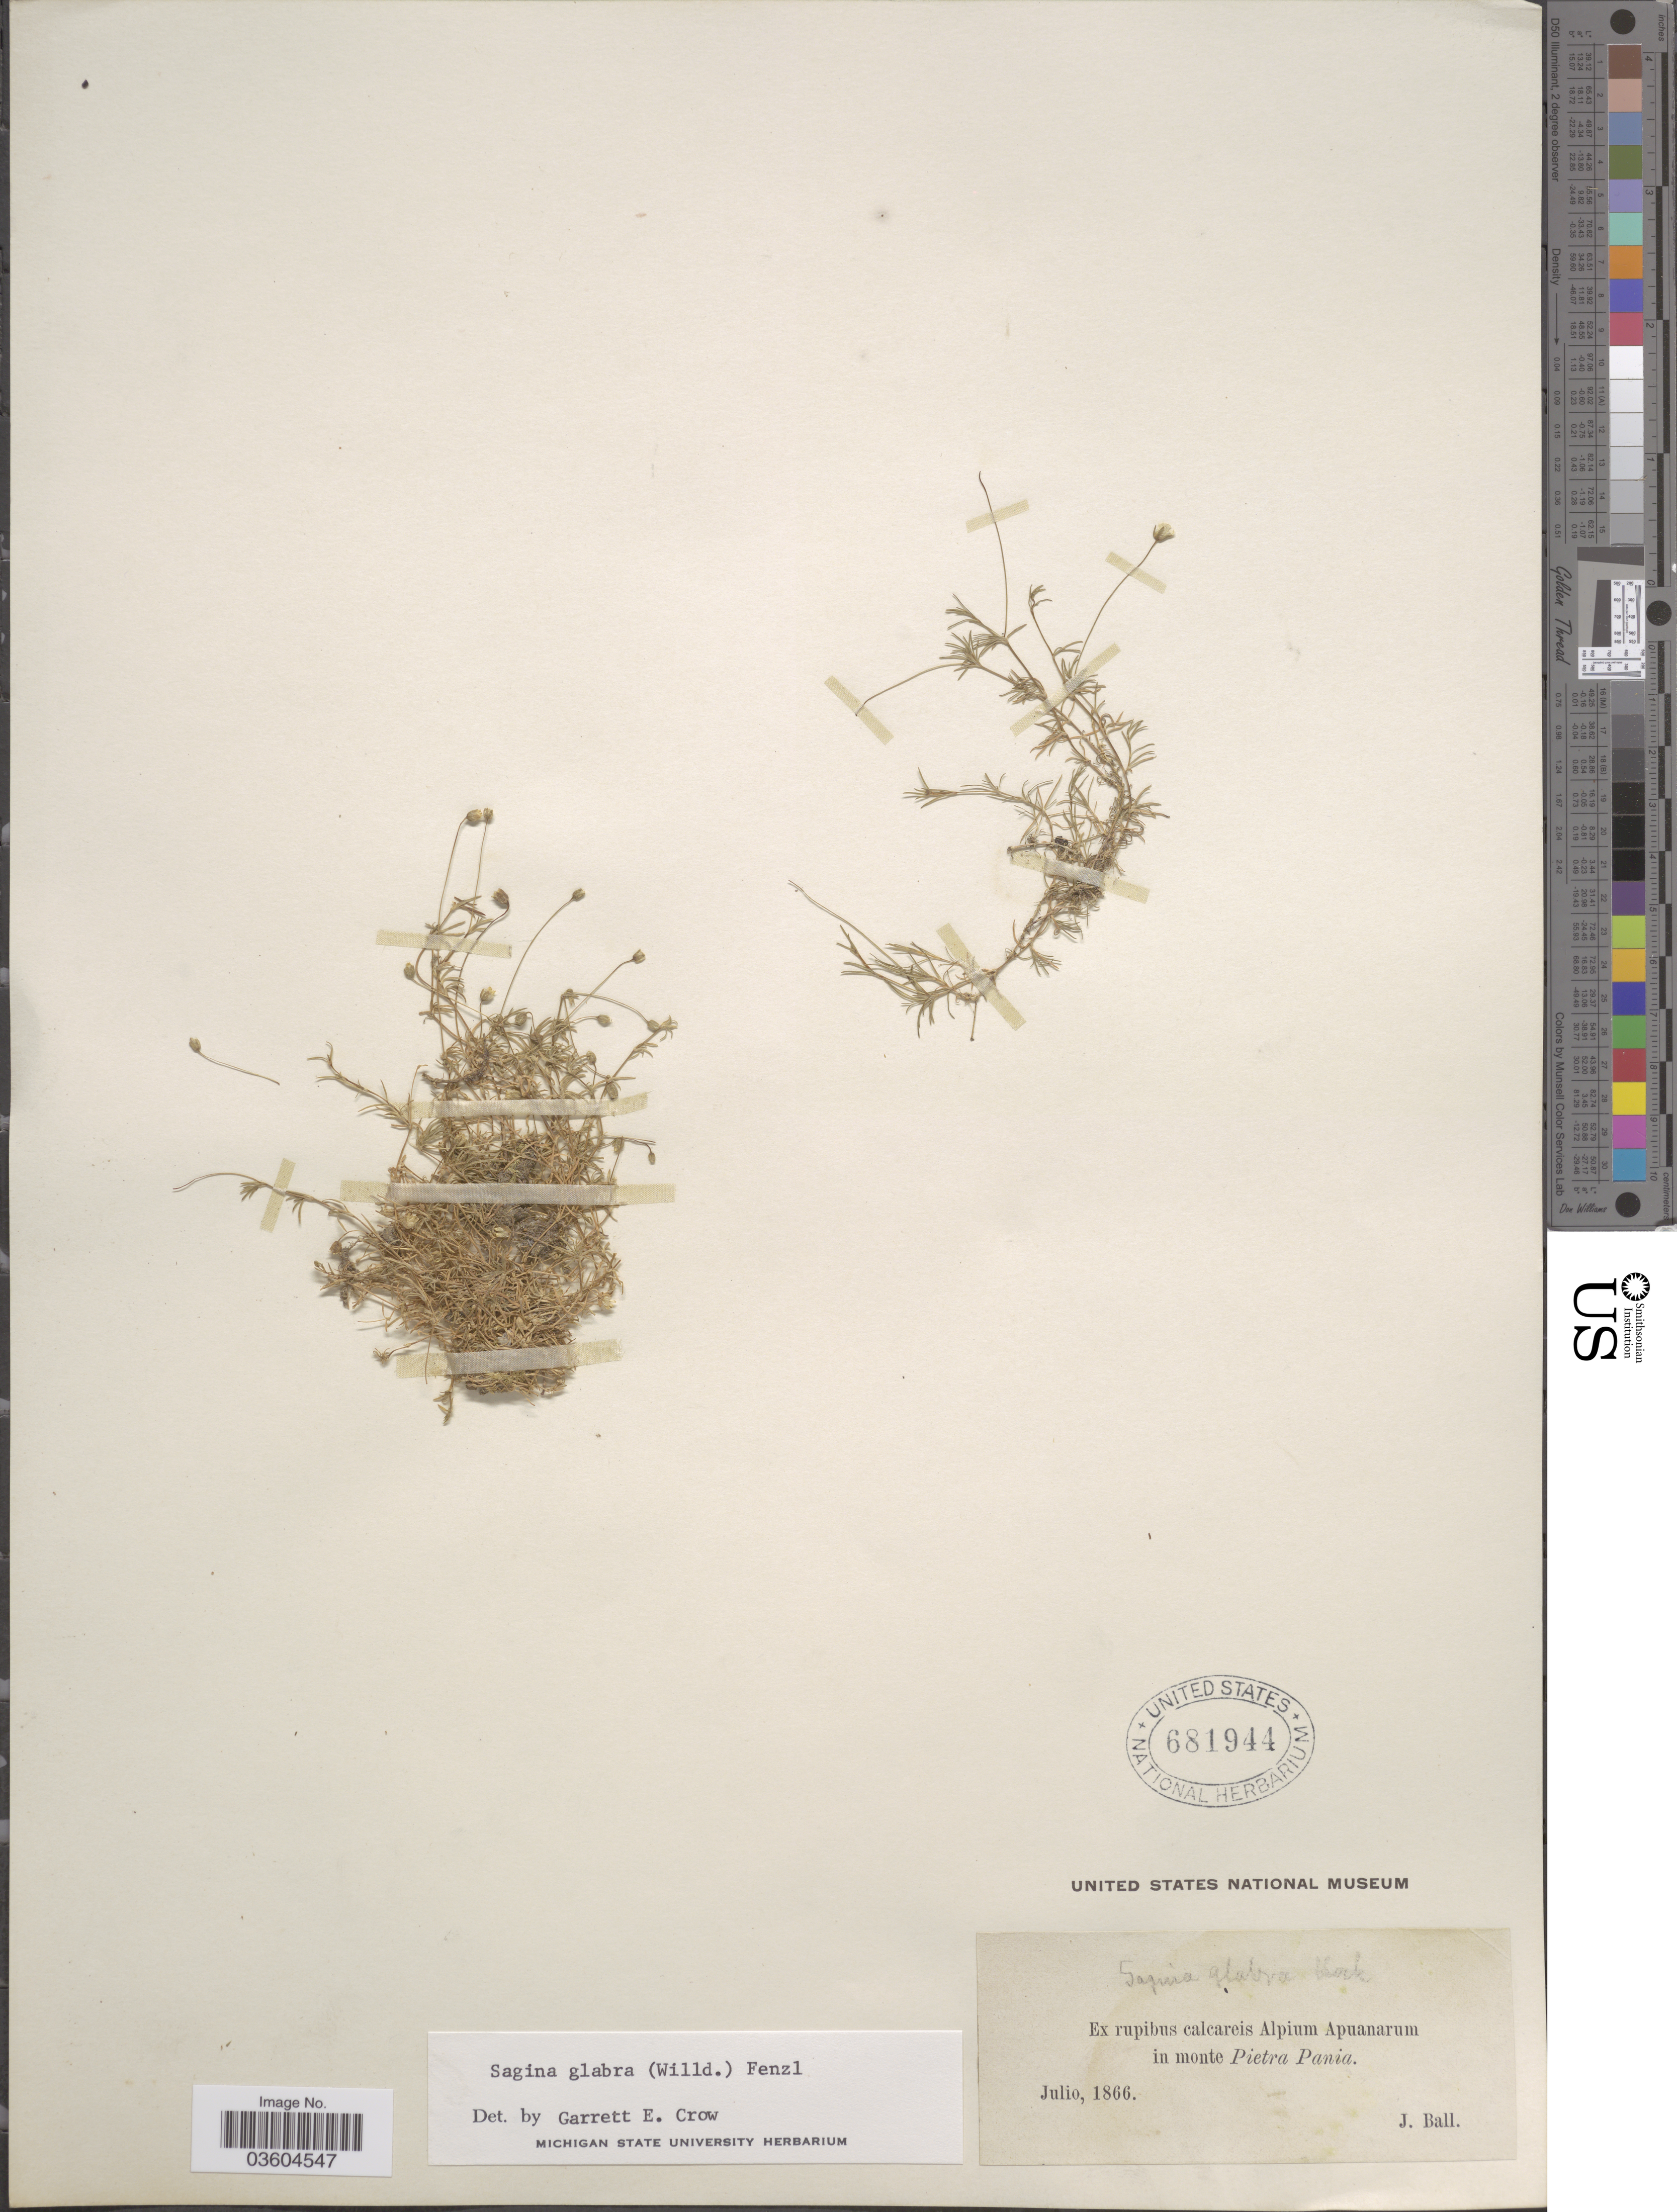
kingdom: Plantae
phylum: Tracheophyta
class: Magnoliopsida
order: Caryophyllales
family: Caryophyllaceae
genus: Sagina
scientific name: Sagina glabra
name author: (Willd.) Fenzl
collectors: J. Ball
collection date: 1866-07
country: Italy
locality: Ex rupibus calcareis Alpium Apuanarum in monte Pietra Pania.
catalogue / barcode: US 681944